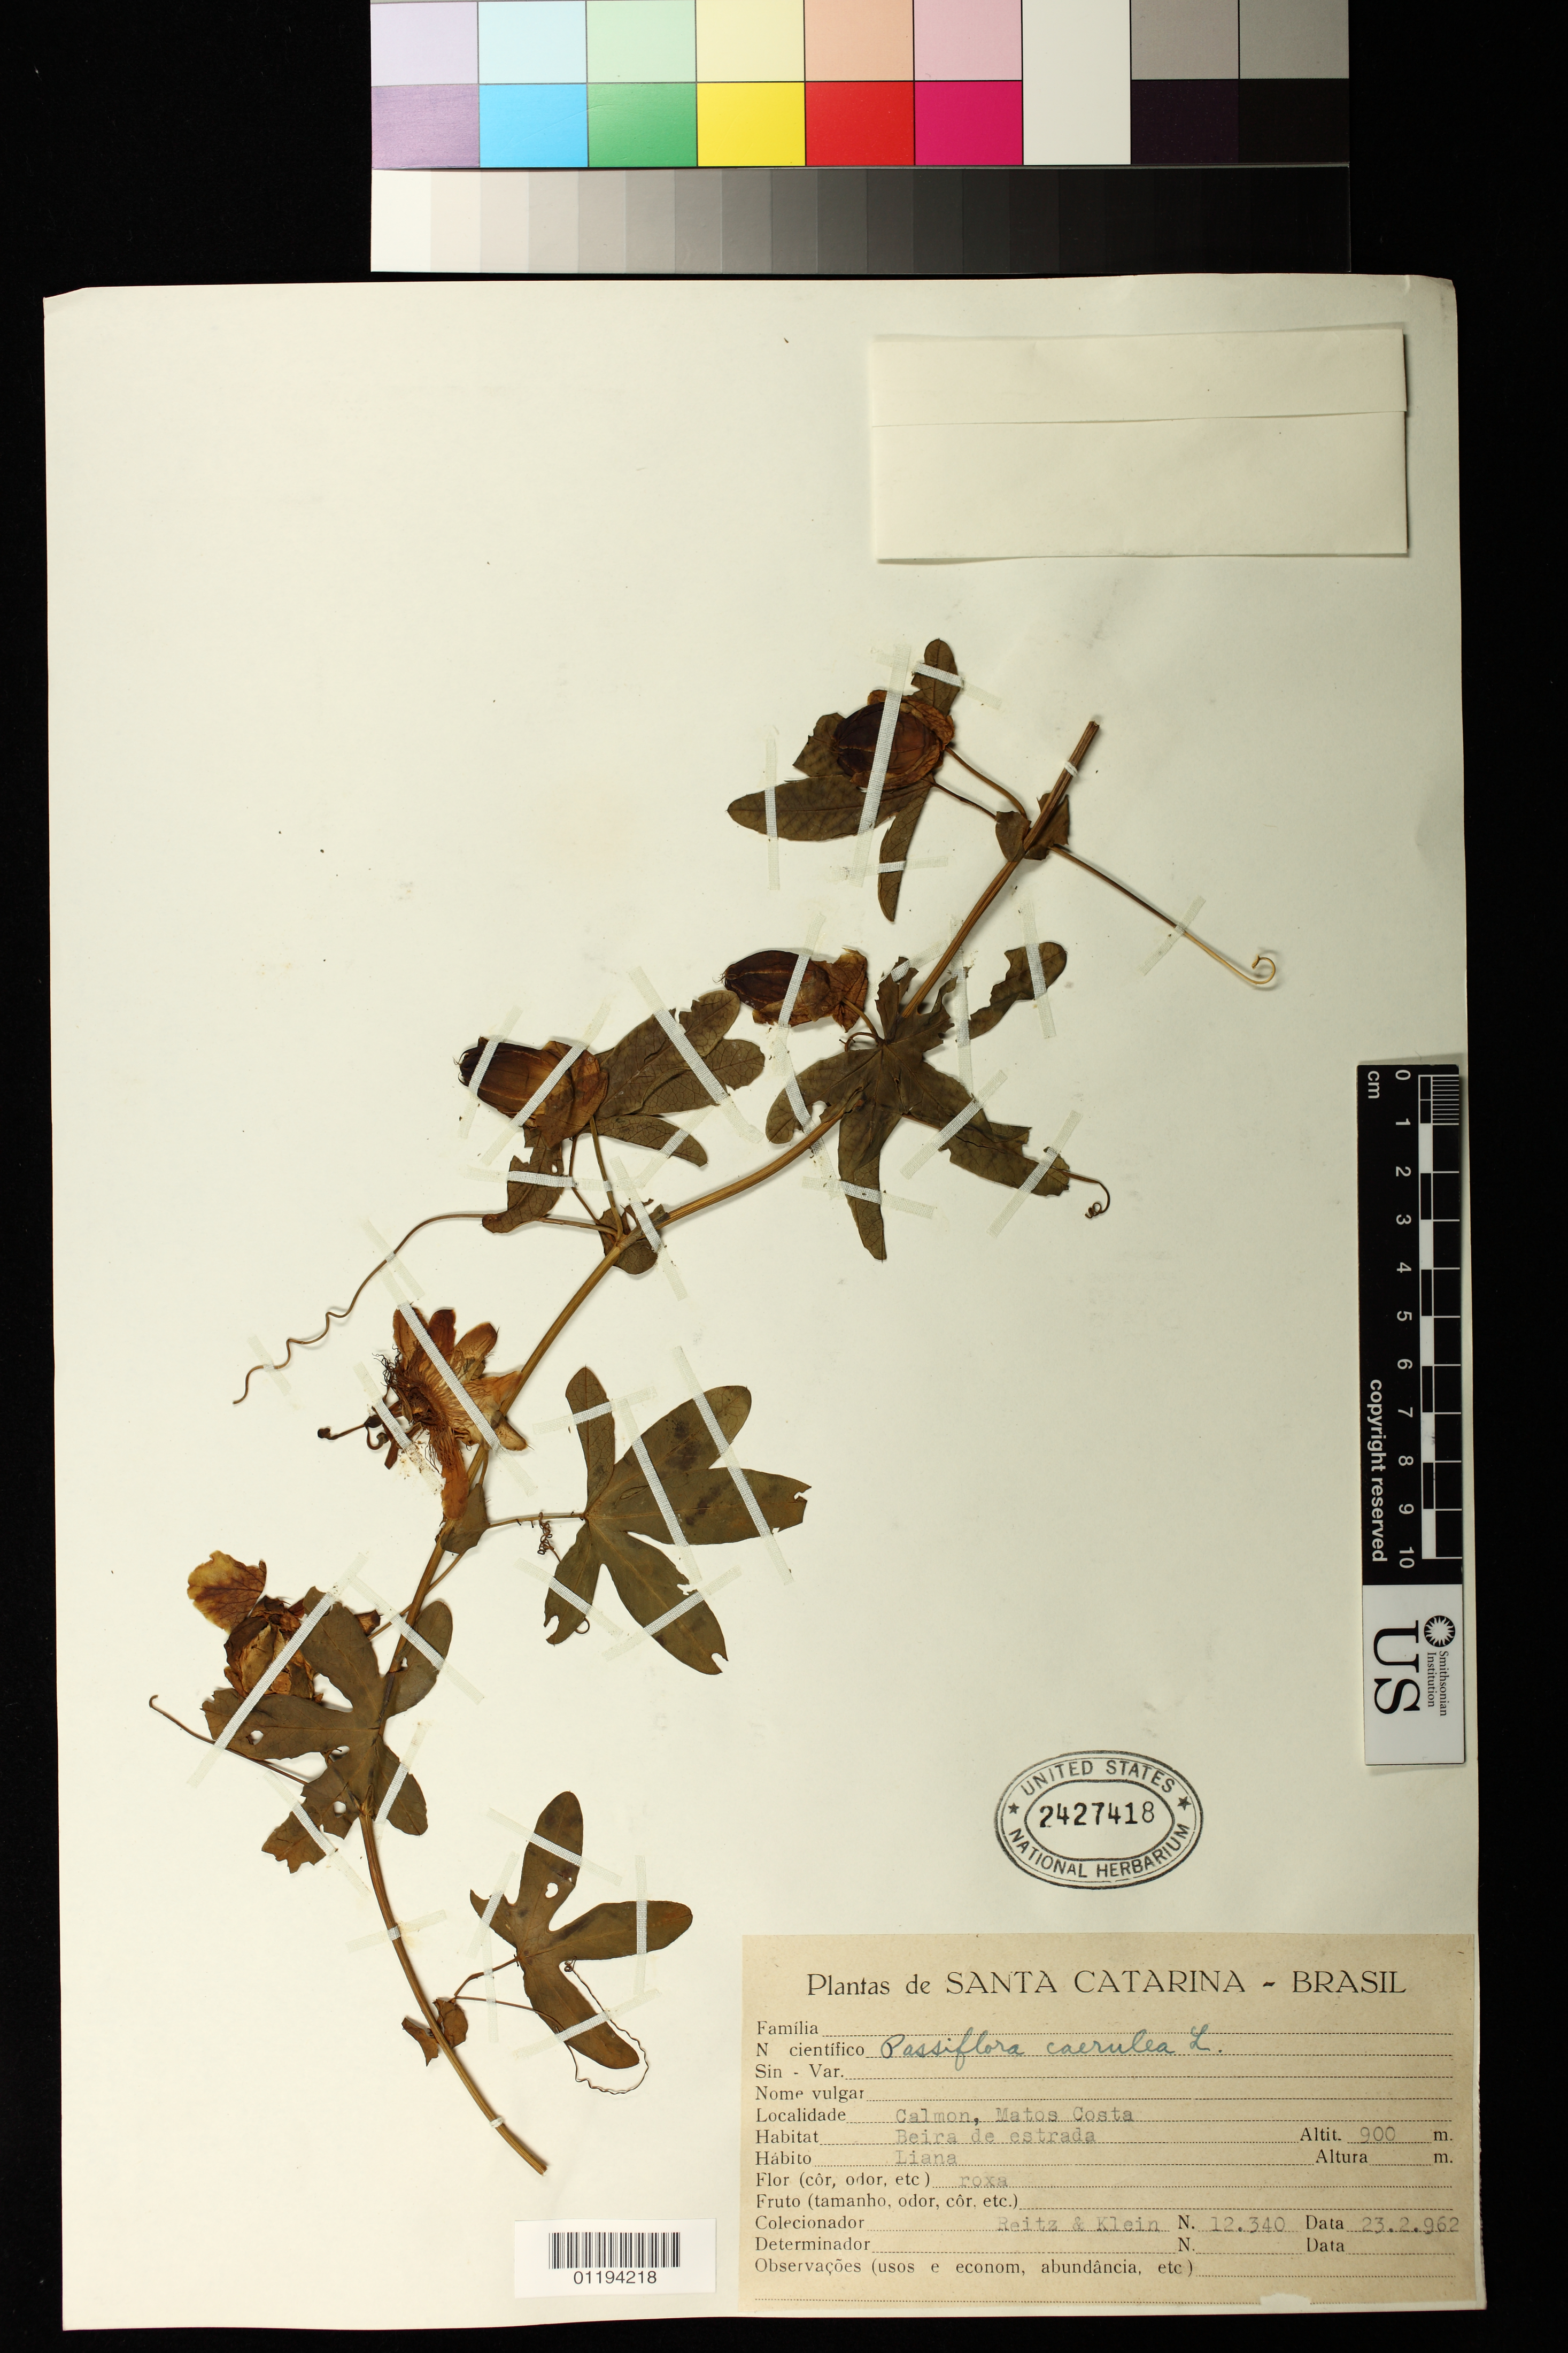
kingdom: Plantae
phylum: Tracheophyta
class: Magnoliopsida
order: Malpighiales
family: Passifloraceae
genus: Passiflora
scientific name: Passiflora caerulea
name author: L.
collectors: R. Reitz & R. M. Klein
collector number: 12340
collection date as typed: Feb 23 1962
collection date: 1962-02-23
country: Brazil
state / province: Santa Catarina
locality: Calmon, Matos Costa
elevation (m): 900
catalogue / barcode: US 2427418